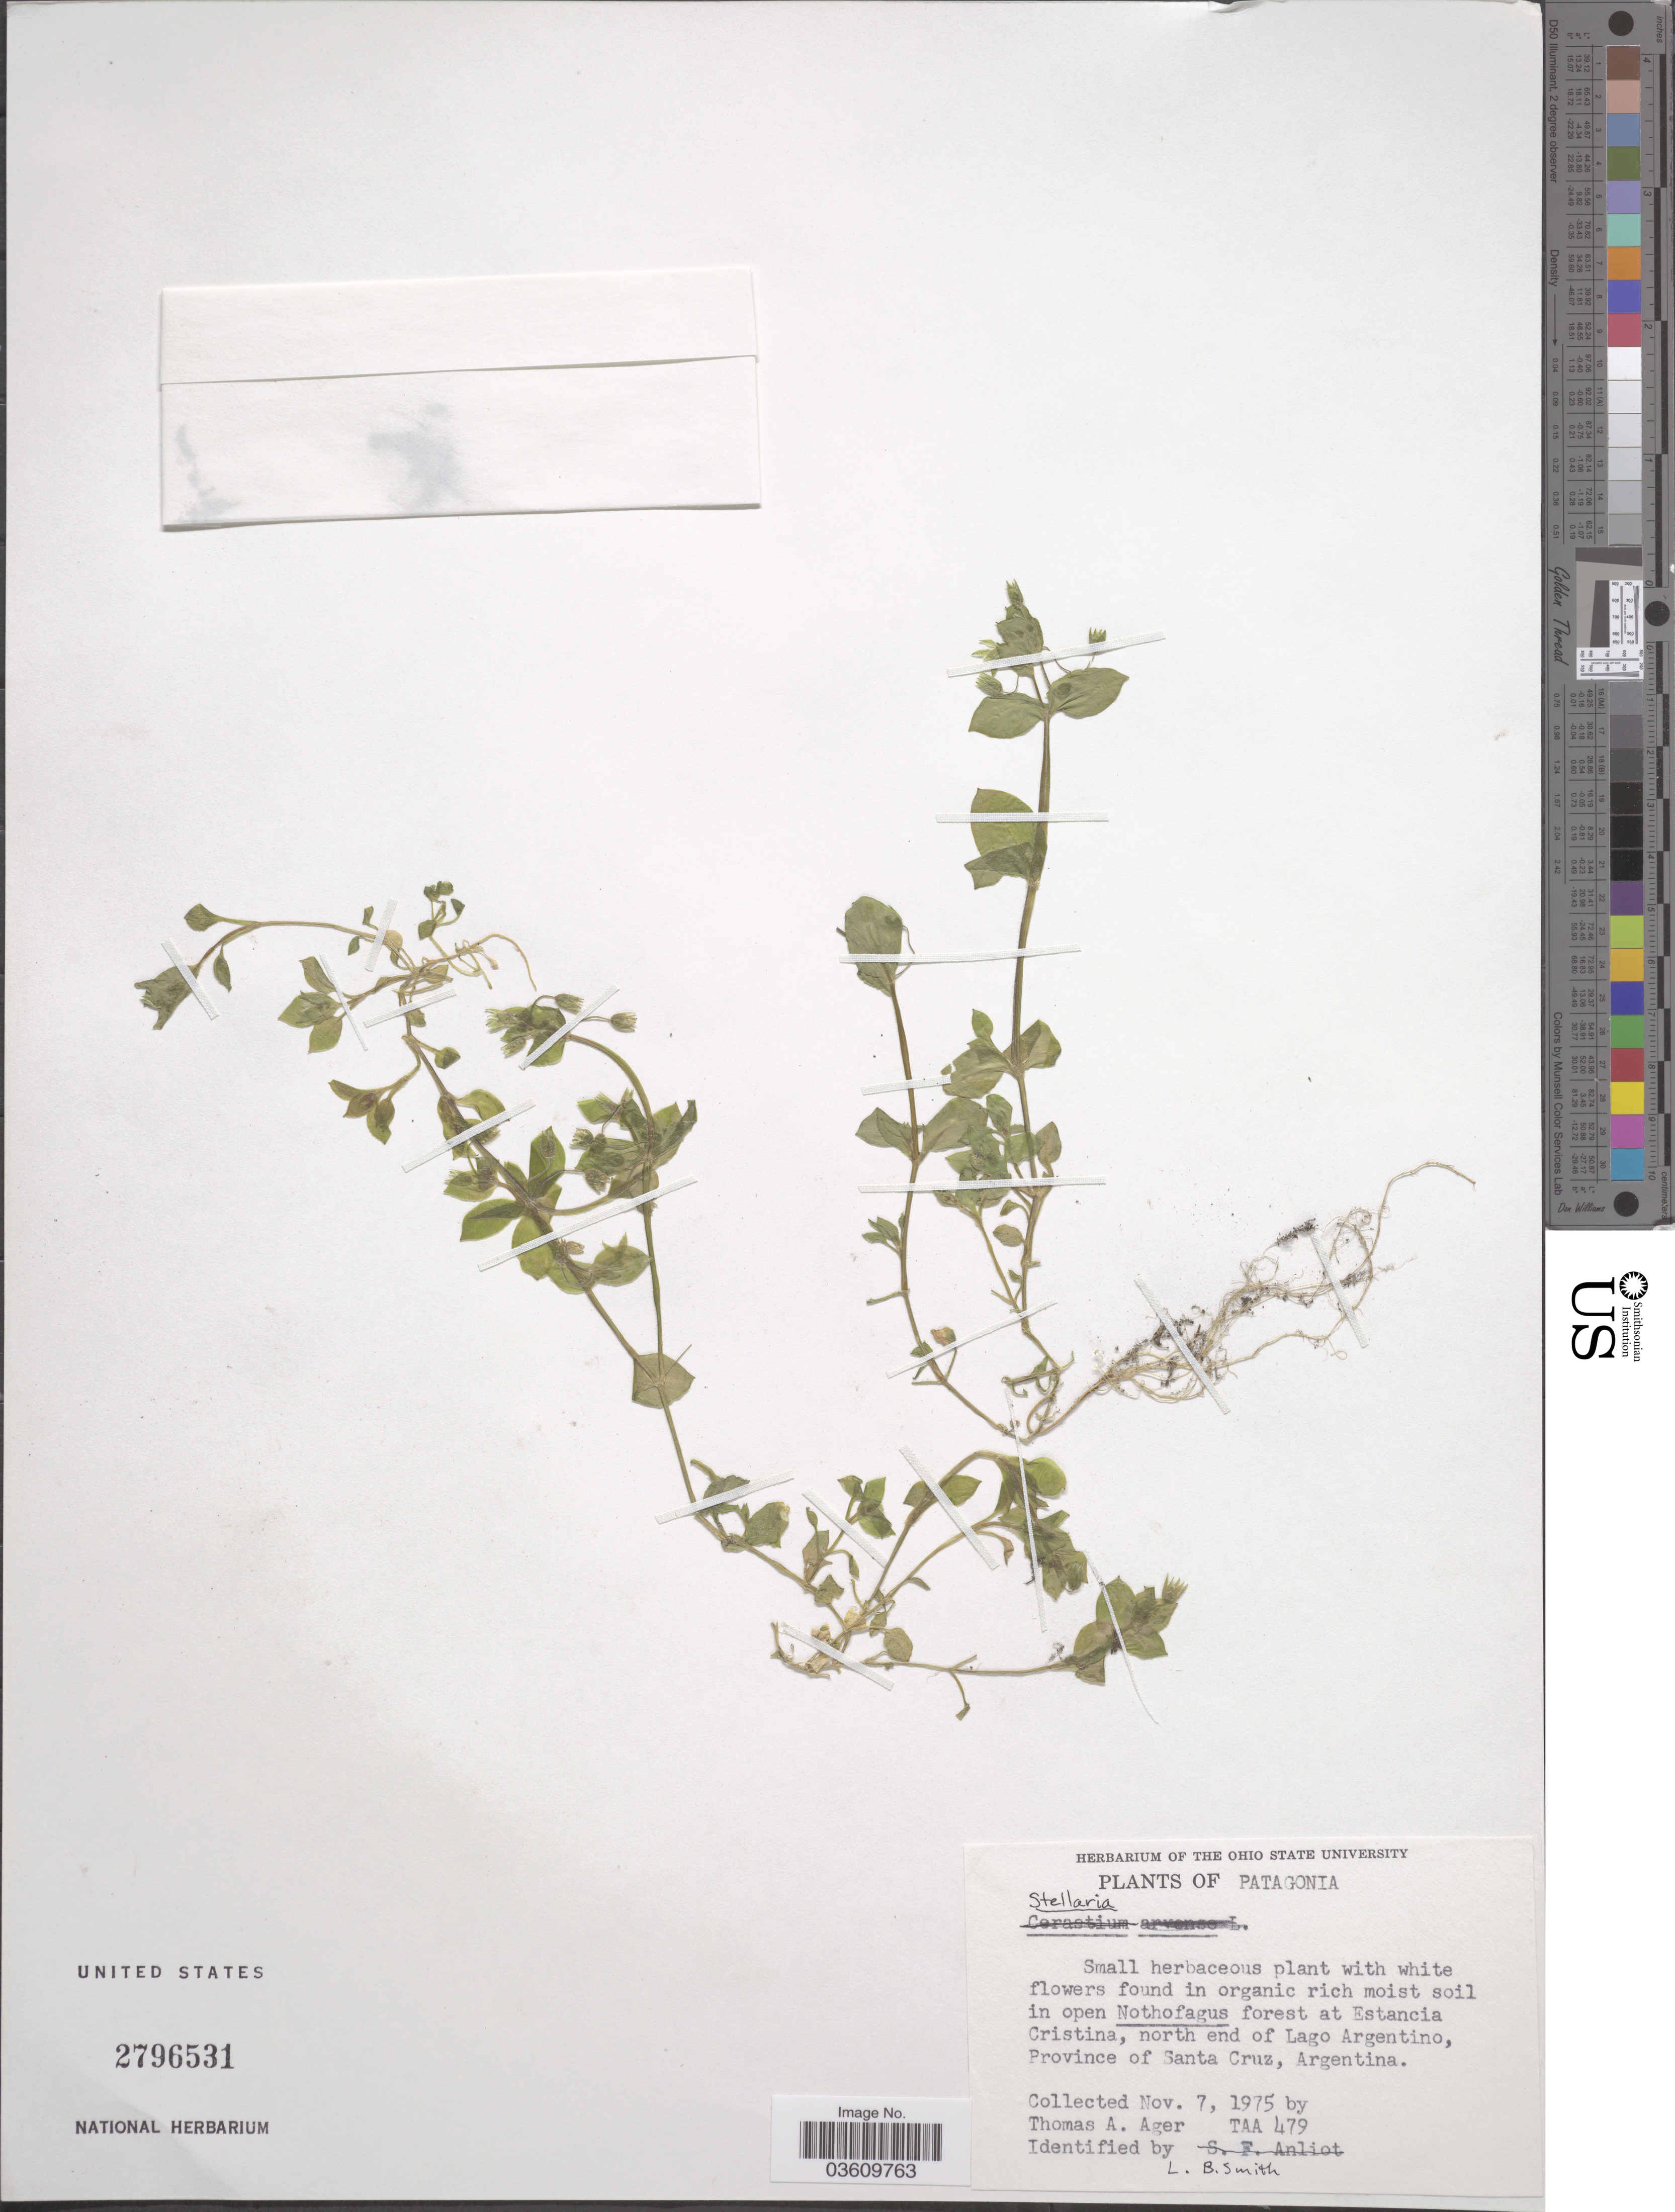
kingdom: Plantae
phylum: Tracheophyta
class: Magnoliopsida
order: Caryophyllales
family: Caryophyllaceae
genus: Stellaria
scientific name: Stellaria sp.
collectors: T. A. Ager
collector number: TAA479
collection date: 1975-11-07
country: Argentina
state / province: Santa Cruz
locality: Patagonia. At Estancia Cristina, north end of Lago Argentino.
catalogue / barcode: US 2796531